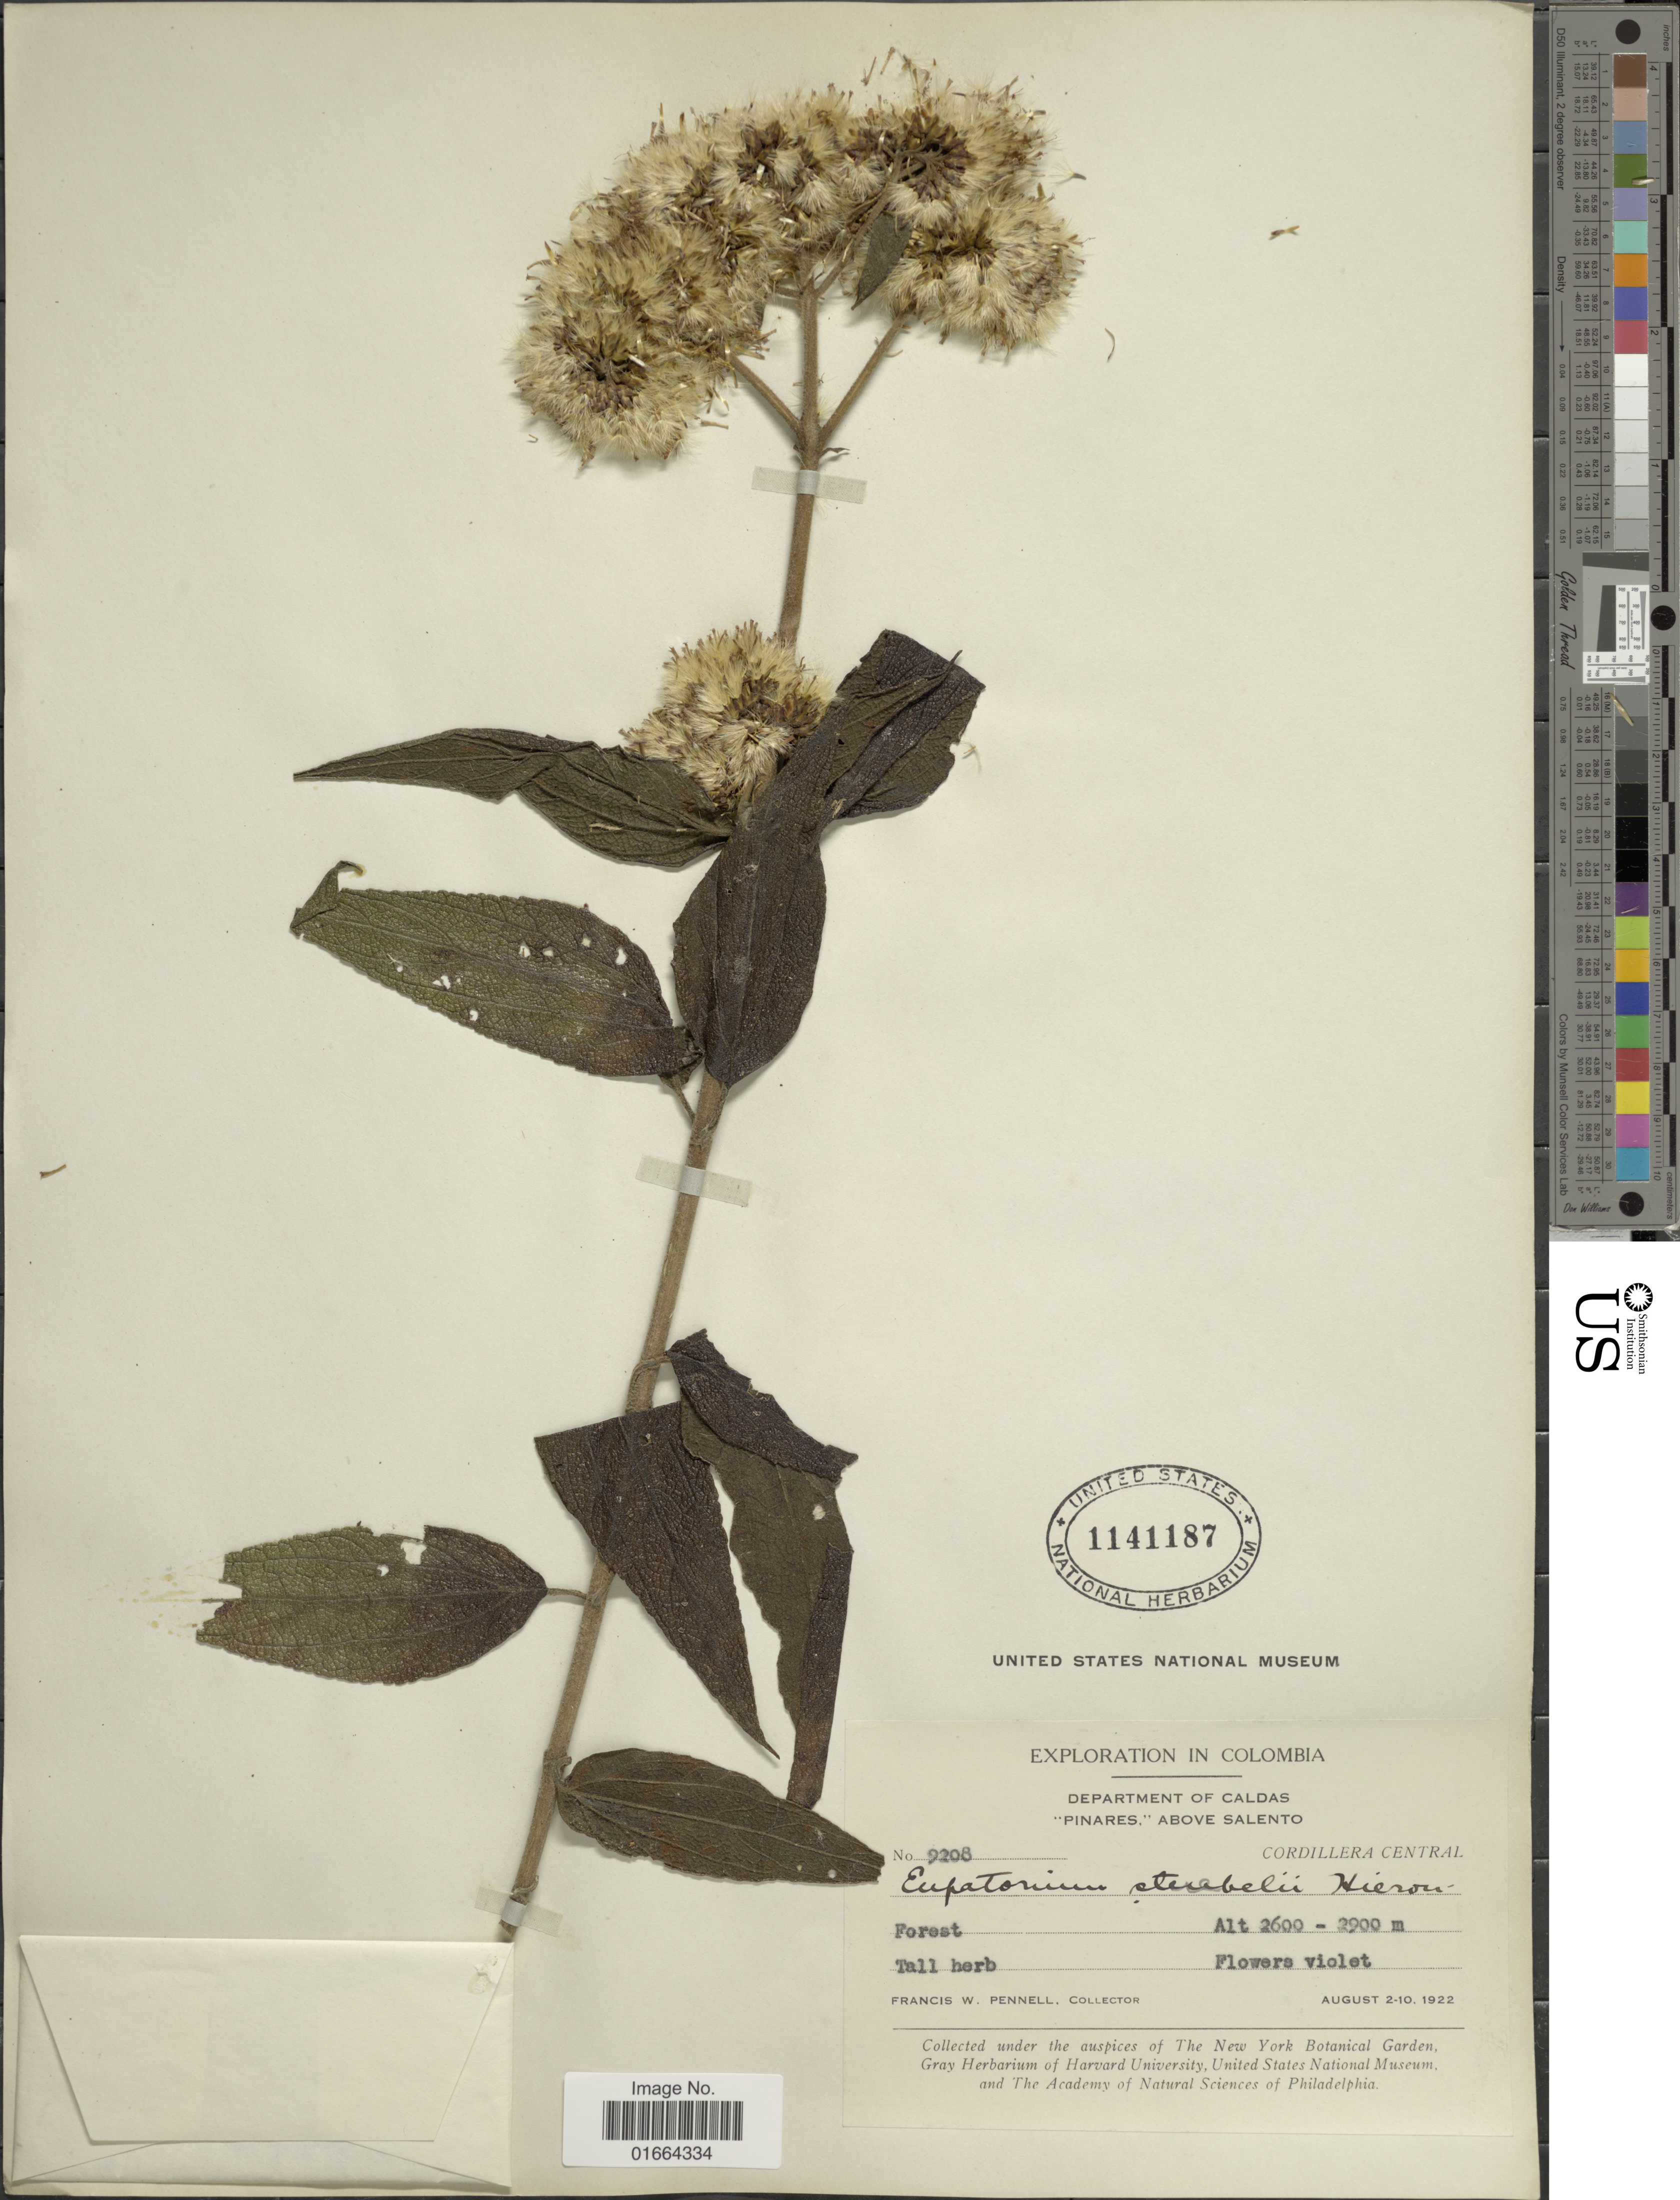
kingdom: Plantae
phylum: Tracheophyta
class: Magnoliopsida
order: Asterales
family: Asteraceae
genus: Asplundianthus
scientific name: Asplundianthus pseudostuebelii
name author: R.M. King & H. Rob.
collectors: F. W. Pennell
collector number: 9208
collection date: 1922-08-02/1922-08-10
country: Colombia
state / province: Caldas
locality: Pinares,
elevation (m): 2600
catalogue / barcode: US 1141187